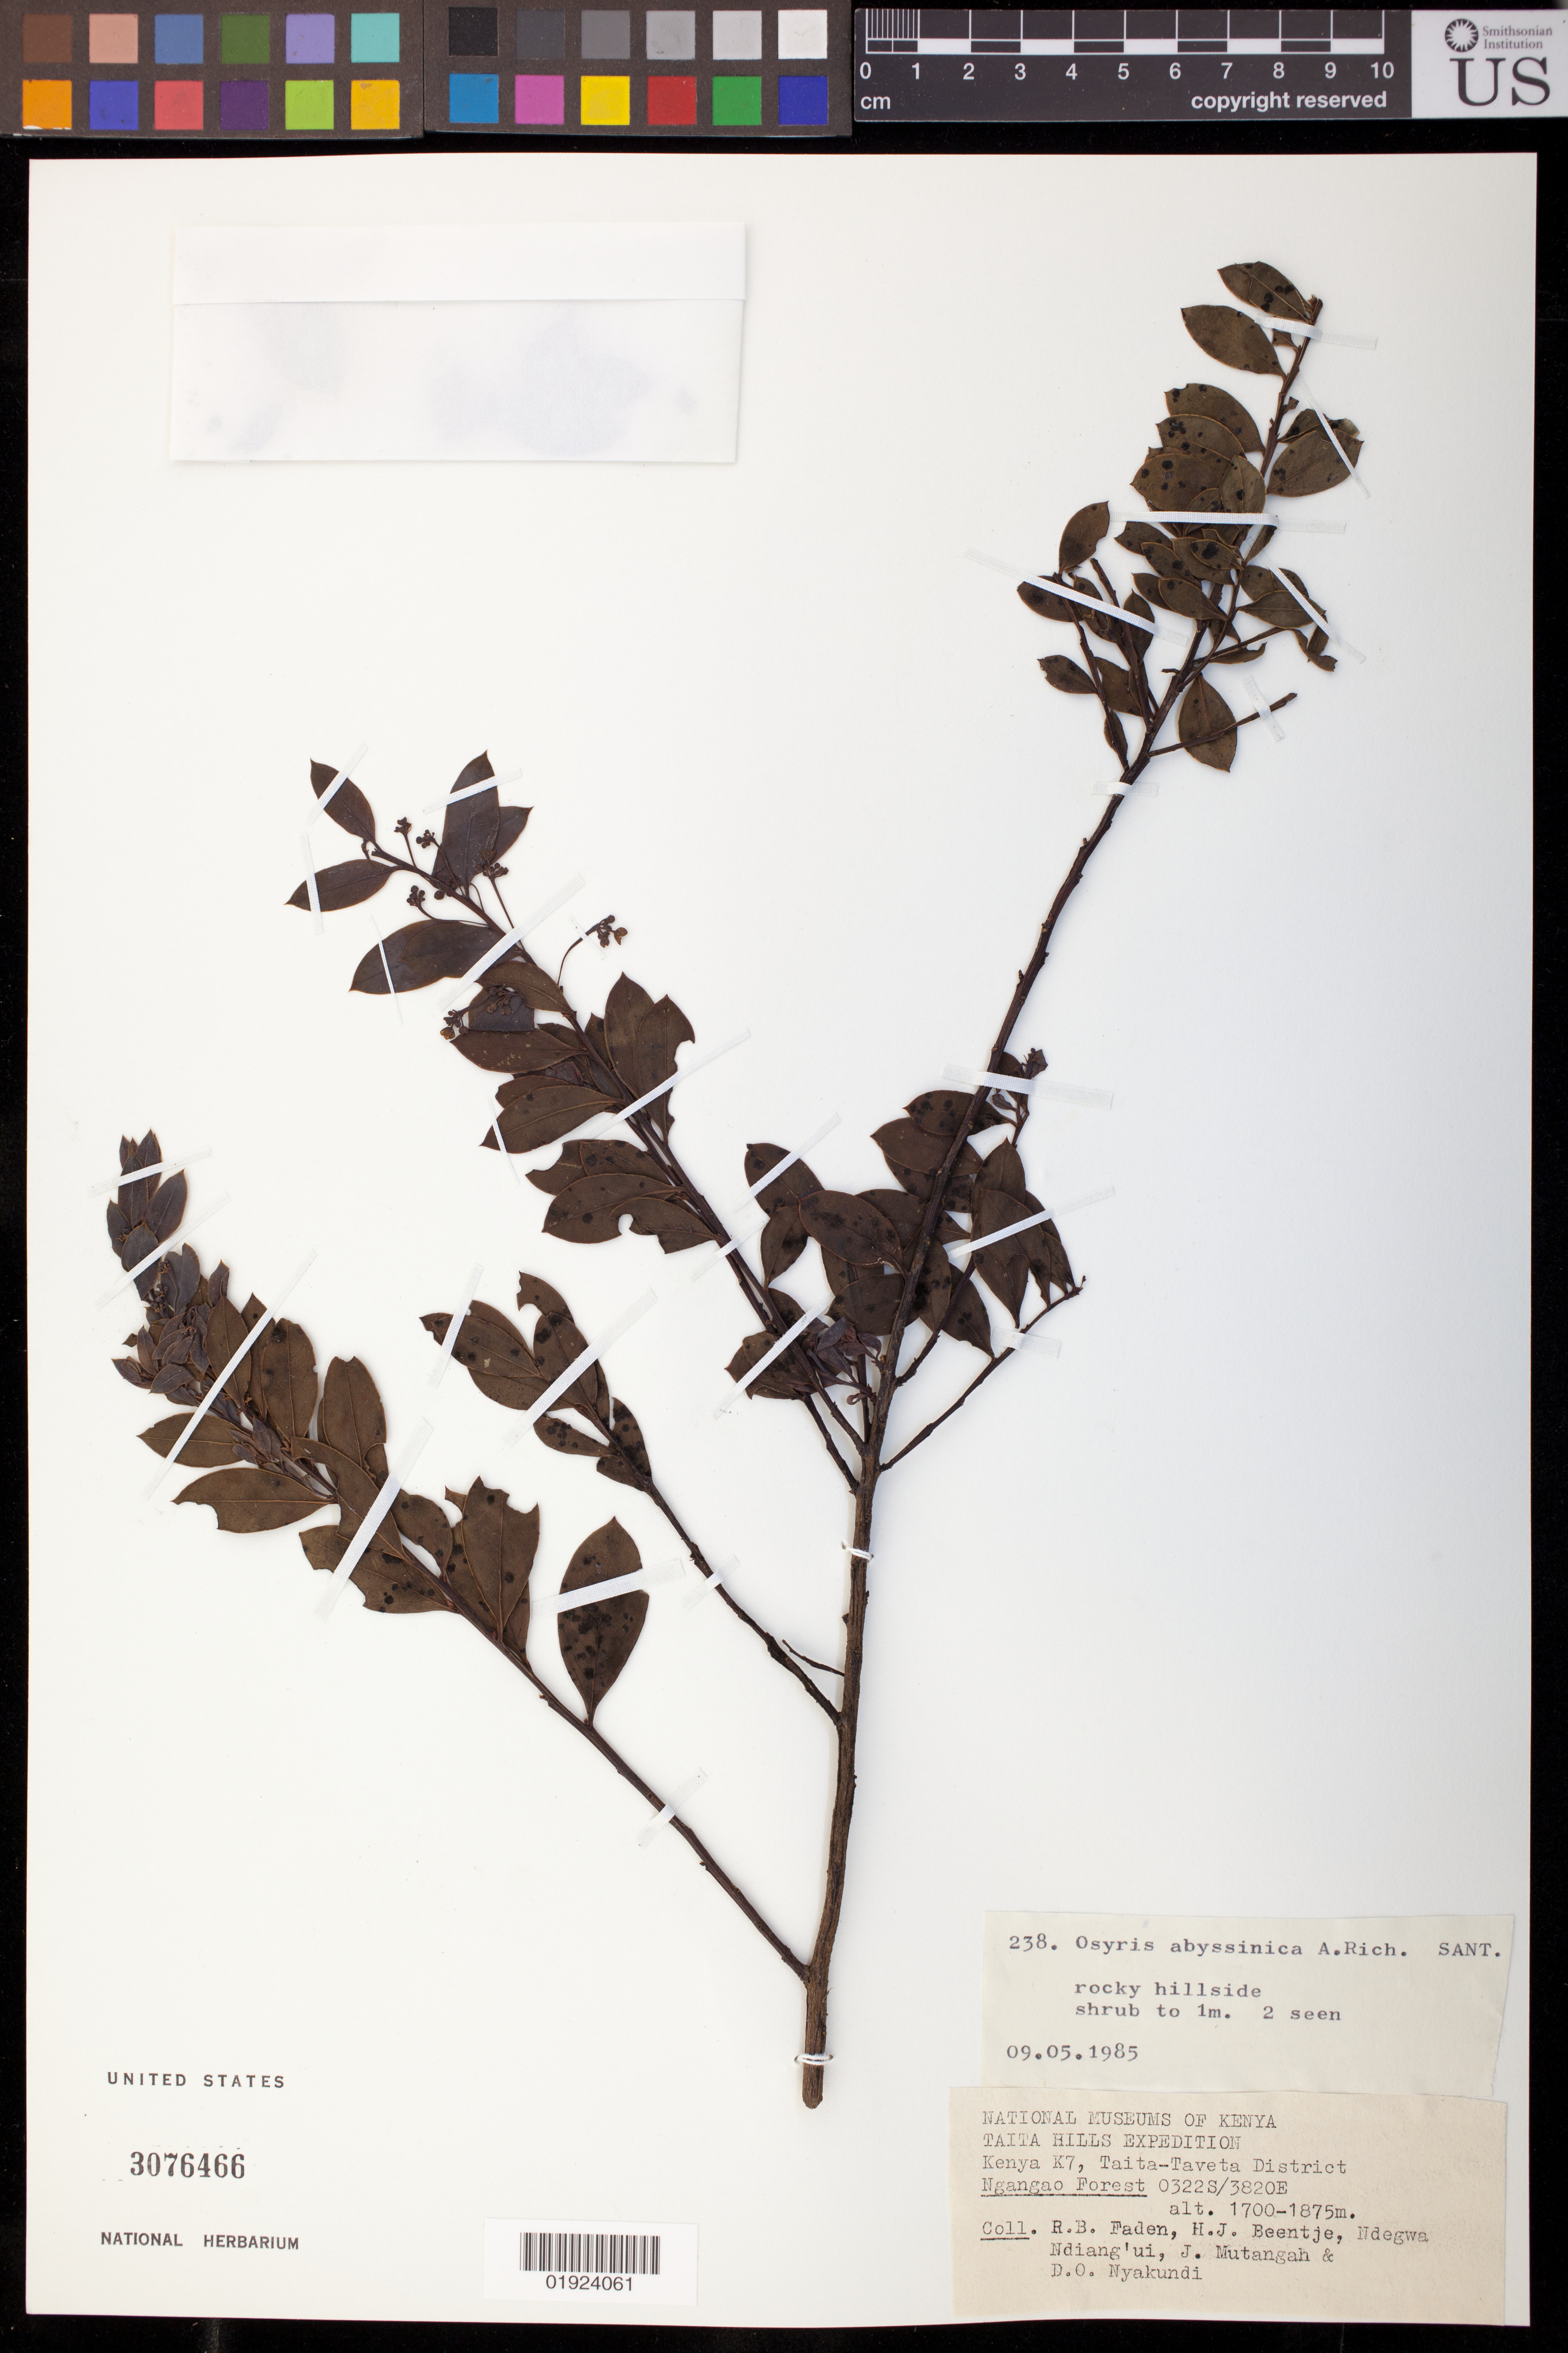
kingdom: Plantae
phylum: Tracheophyta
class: Magnoliopsida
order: Santalales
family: Santalaceae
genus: Osyris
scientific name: Osyris abyssinica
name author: Hochst.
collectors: R. B. Faden, H. J. Beentje, Ndegwa Ndiang'ui, J. Mutangah & D. Nyakundi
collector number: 238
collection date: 1985-05-09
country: Kenya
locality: Ngangao Forest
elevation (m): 1700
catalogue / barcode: US 3076466